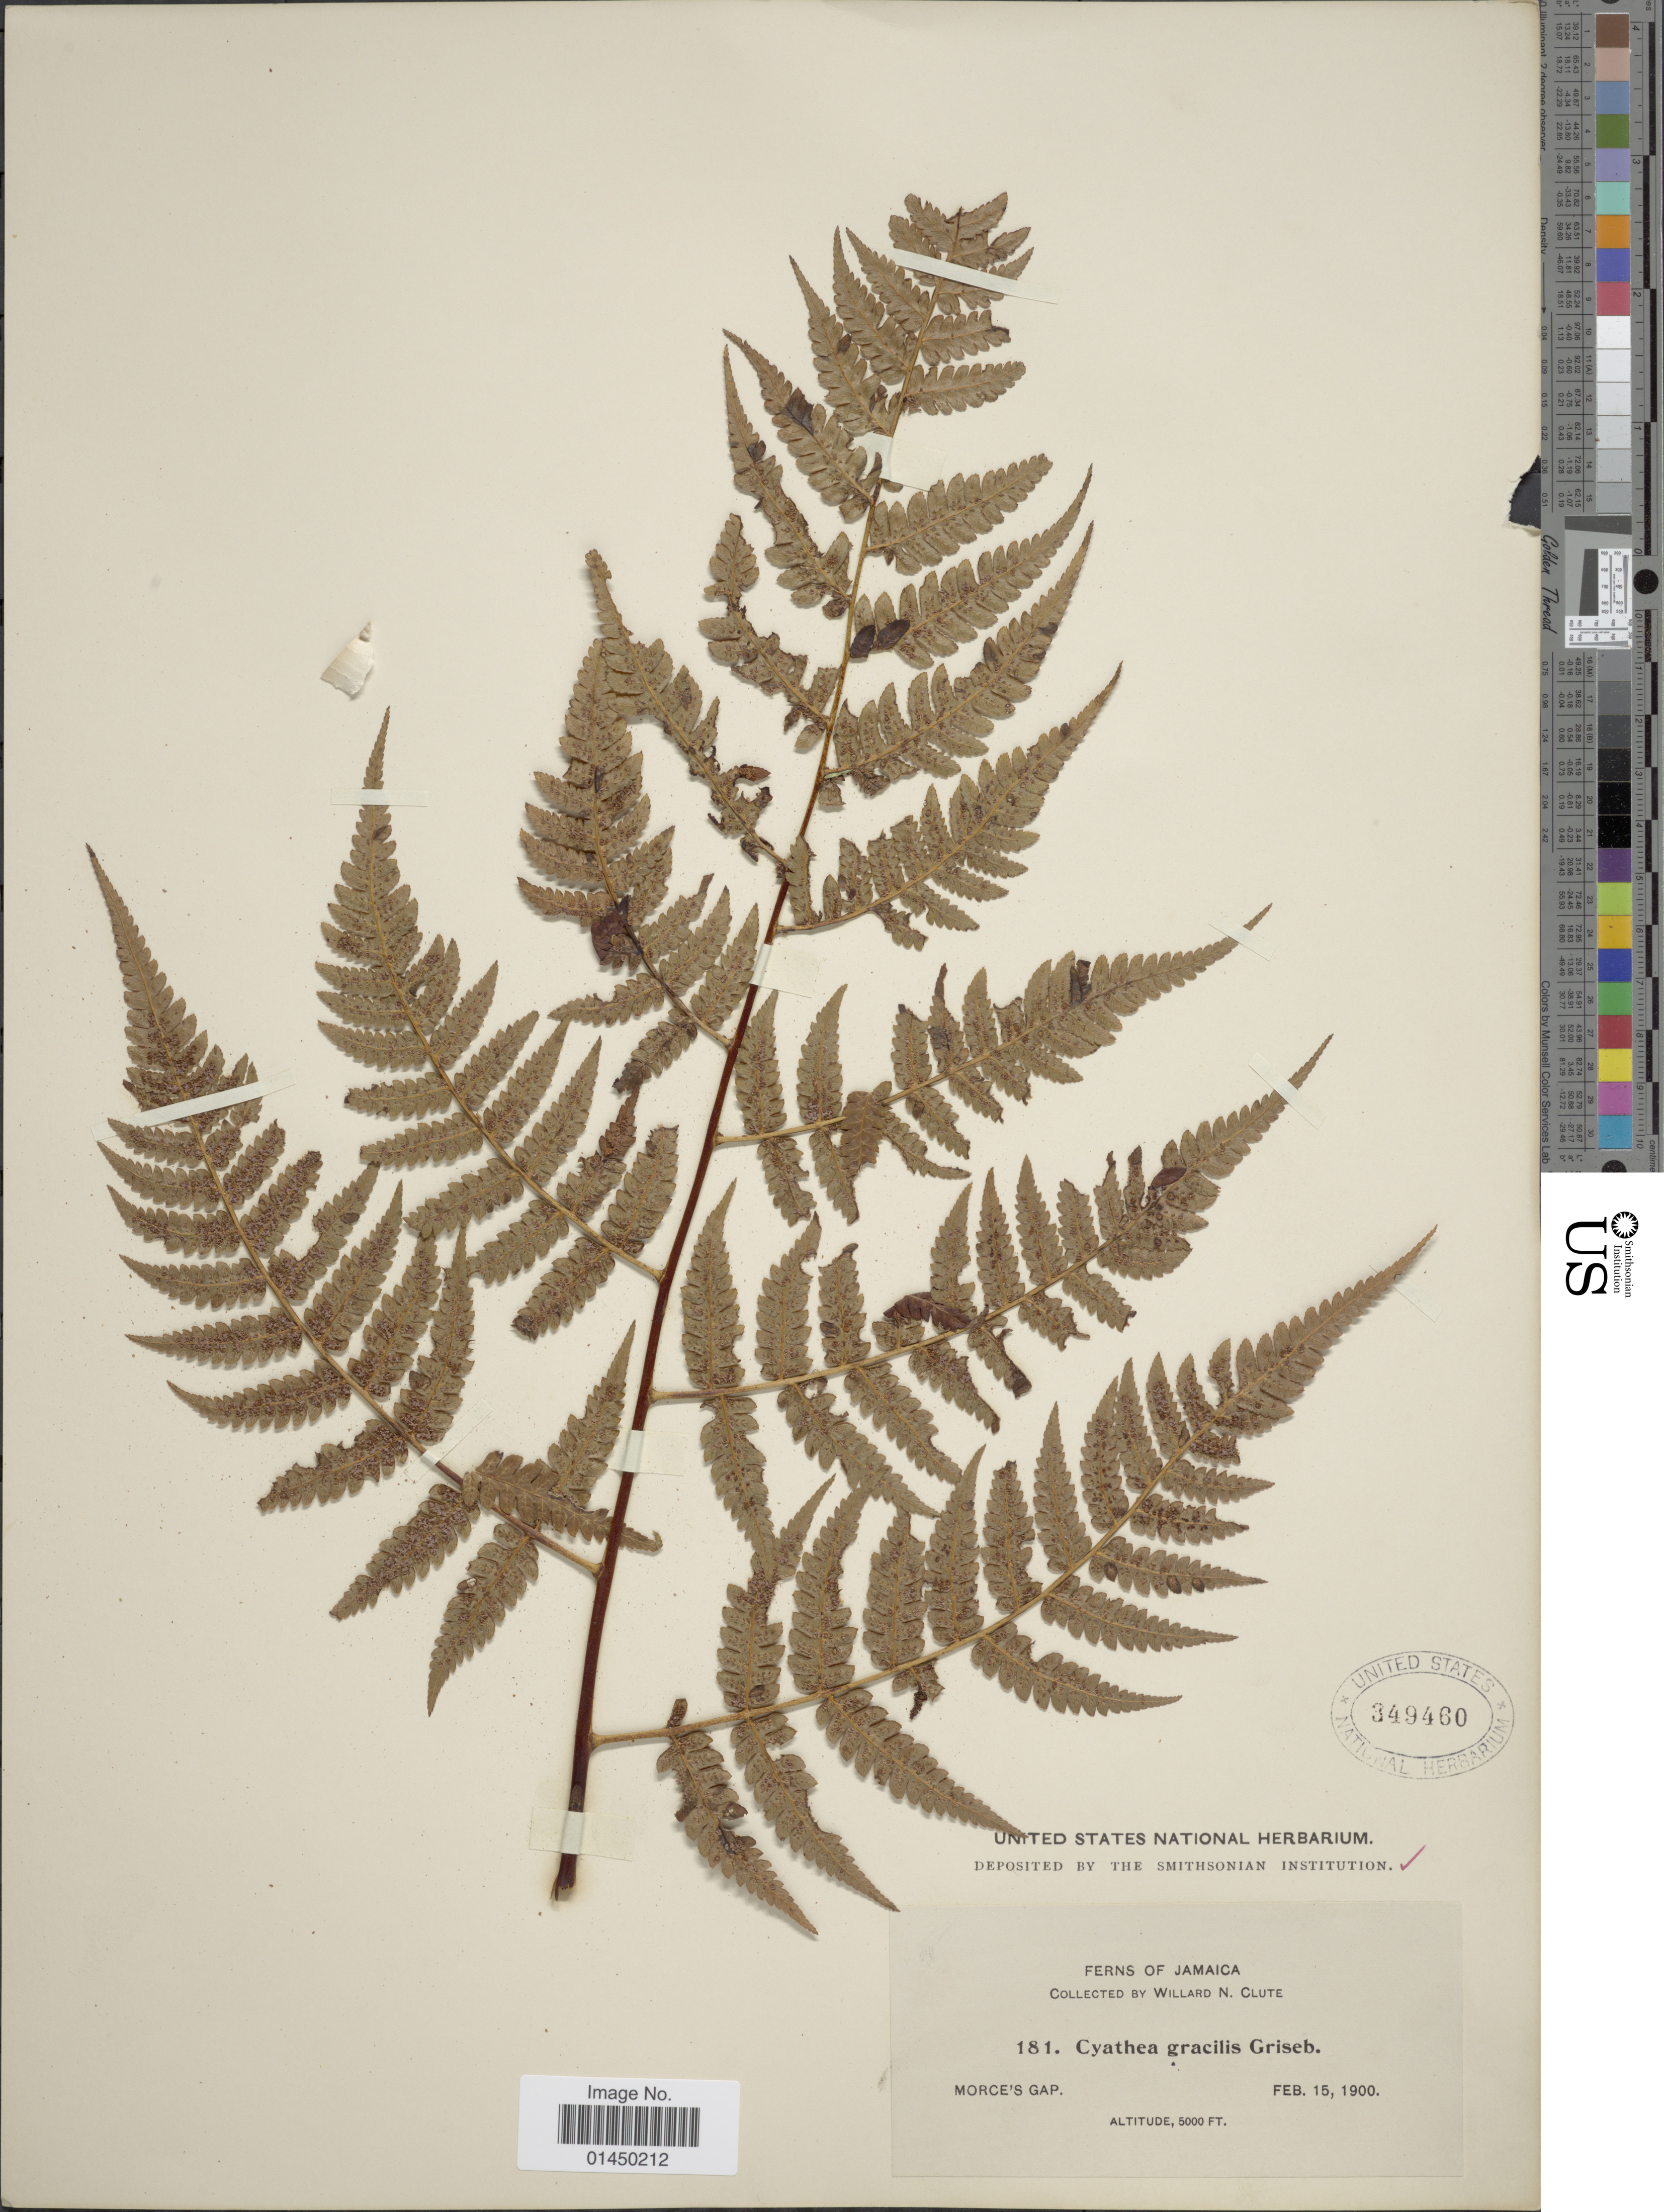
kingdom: Plantae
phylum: Tracheophyta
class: Polypodiopsida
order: Cyatheales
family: Cyatheaceae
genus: Cyathea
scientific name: Cyathea gracilis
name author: Gris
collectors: W. N. Clute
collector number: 181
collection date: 1900-02-15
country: Jamaica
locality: Morce's Gap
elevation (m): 1524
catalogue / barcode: US 349460